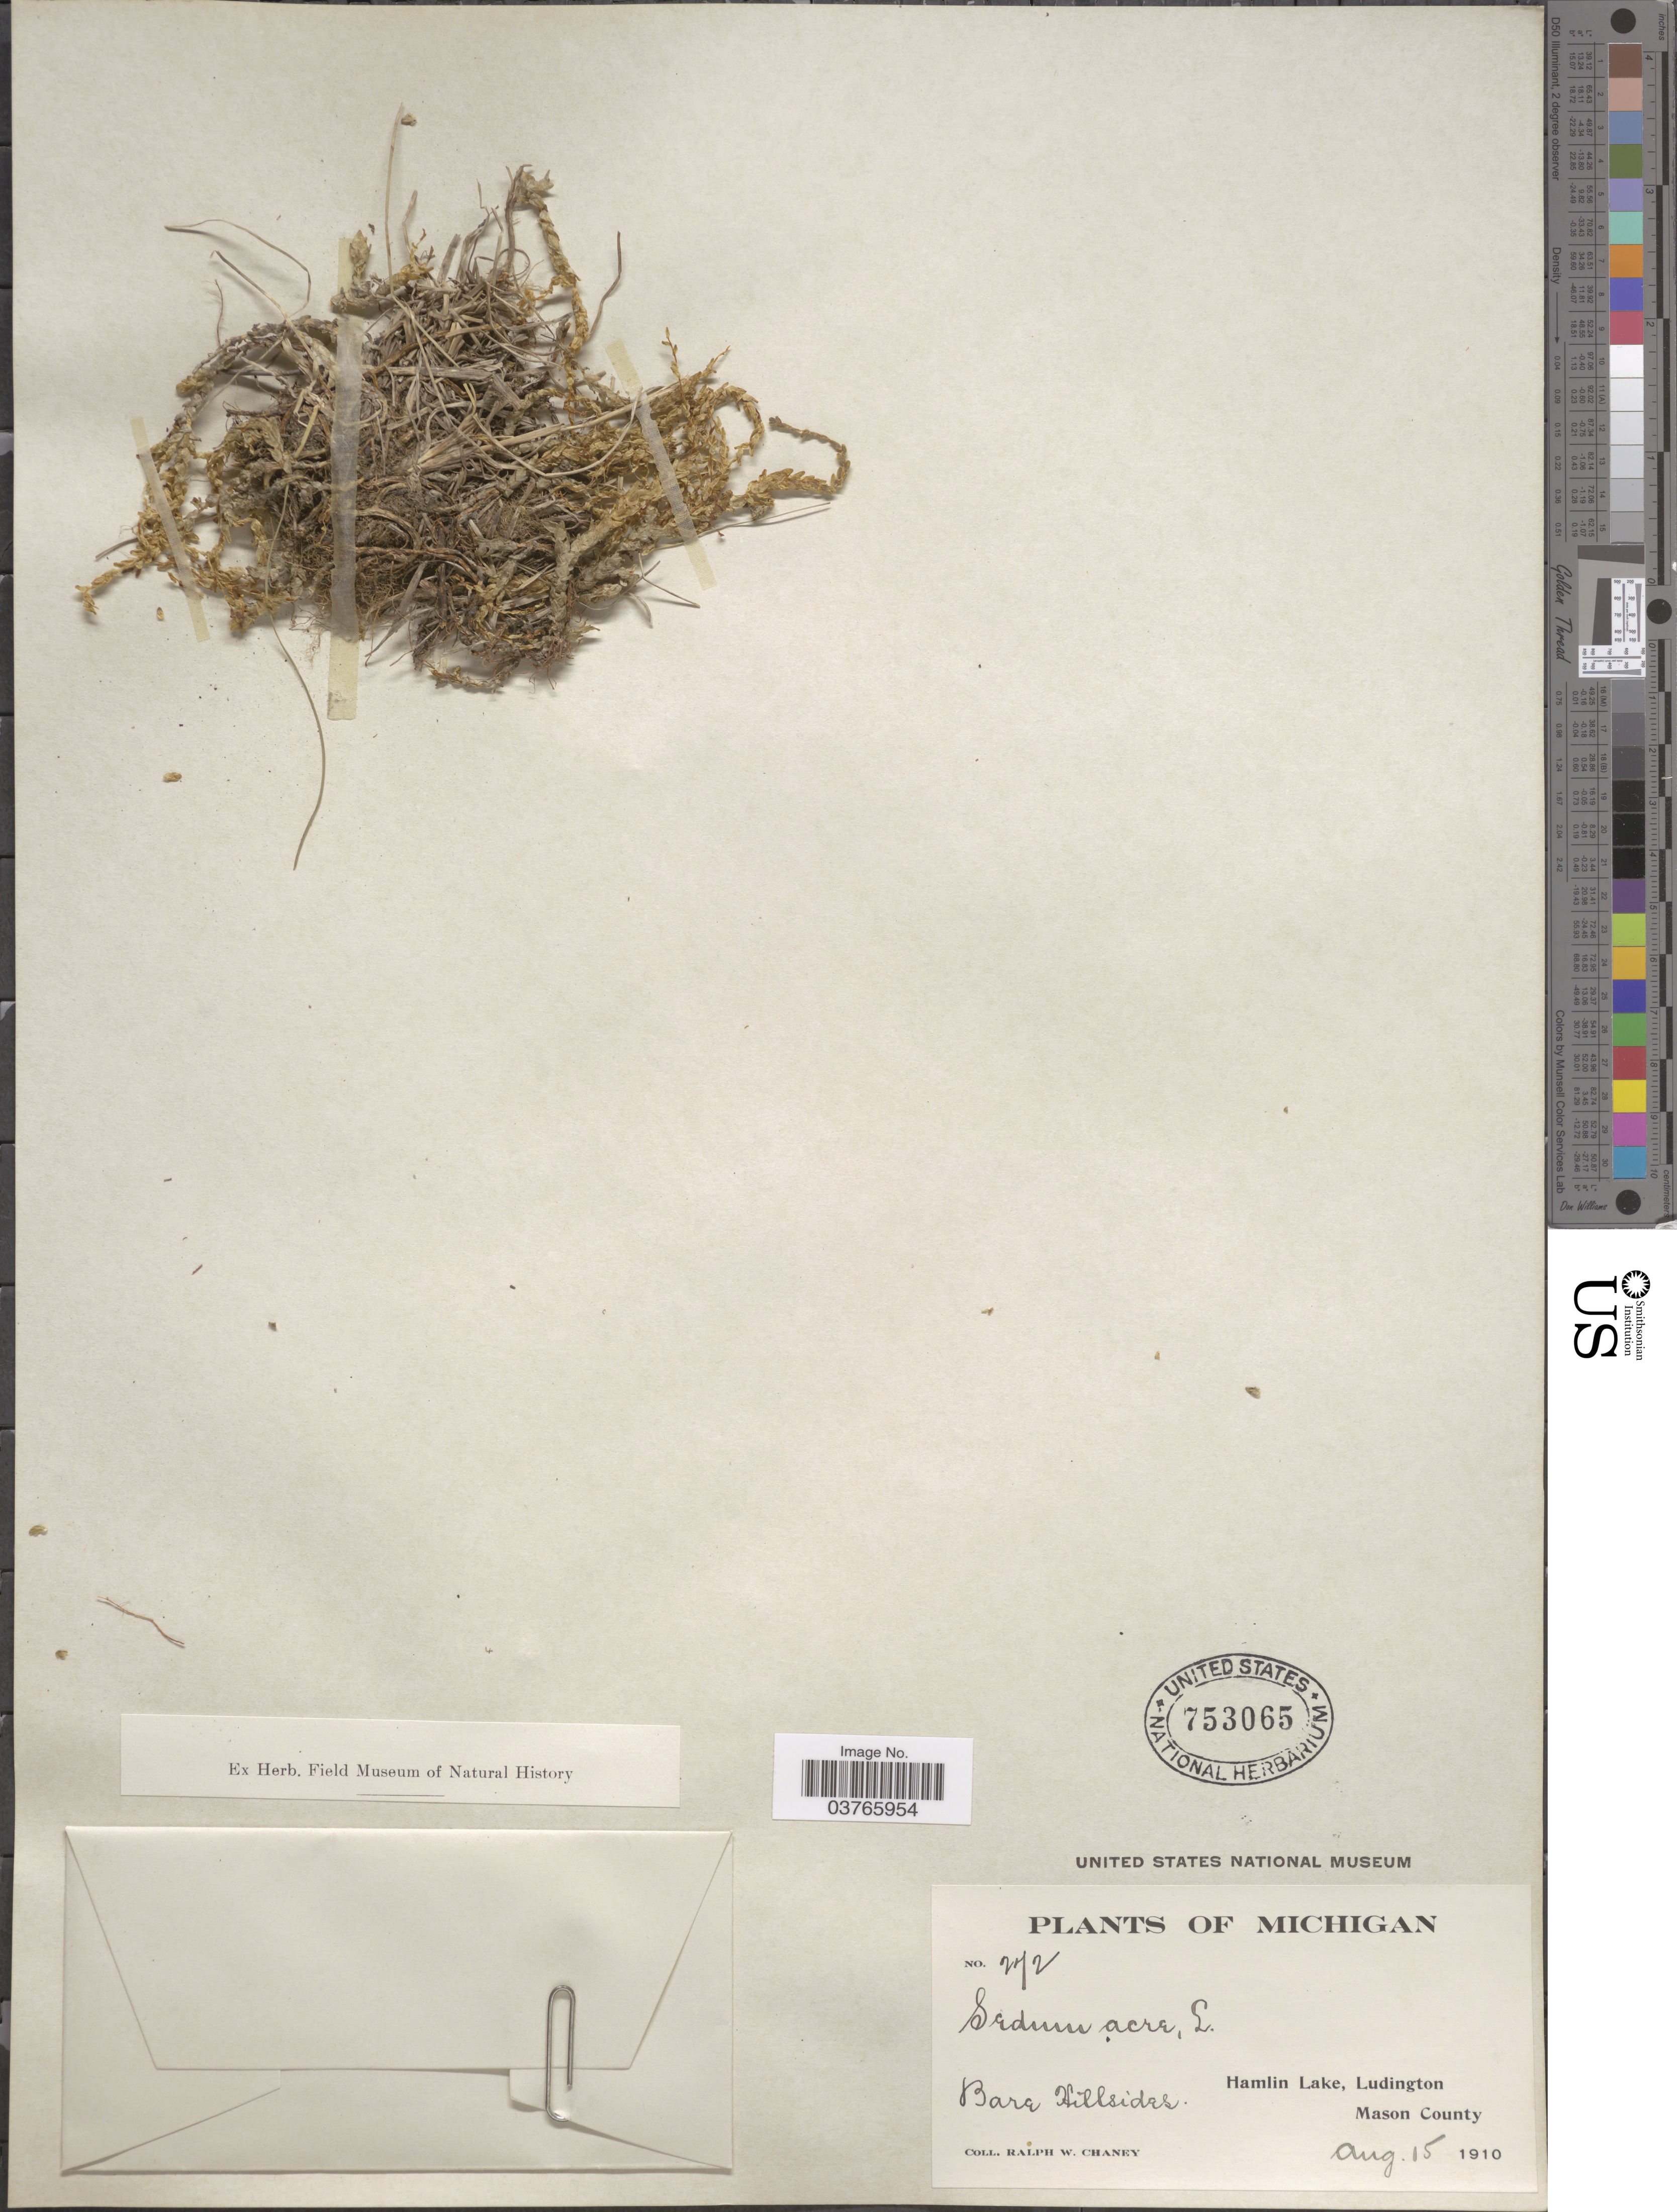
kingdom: Plantae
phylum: Tracheophyta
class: Magnoliopsida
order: Saxifragales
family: Crassulaceae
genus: Sedum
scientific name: Sedum acre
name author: L.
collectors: R. Chaney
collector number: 272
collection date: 1910-08-15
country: United States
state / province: Michigan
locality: Bara Hillsides. Hamlin Lake, Ludington, Mason County.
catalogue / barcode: US 753065